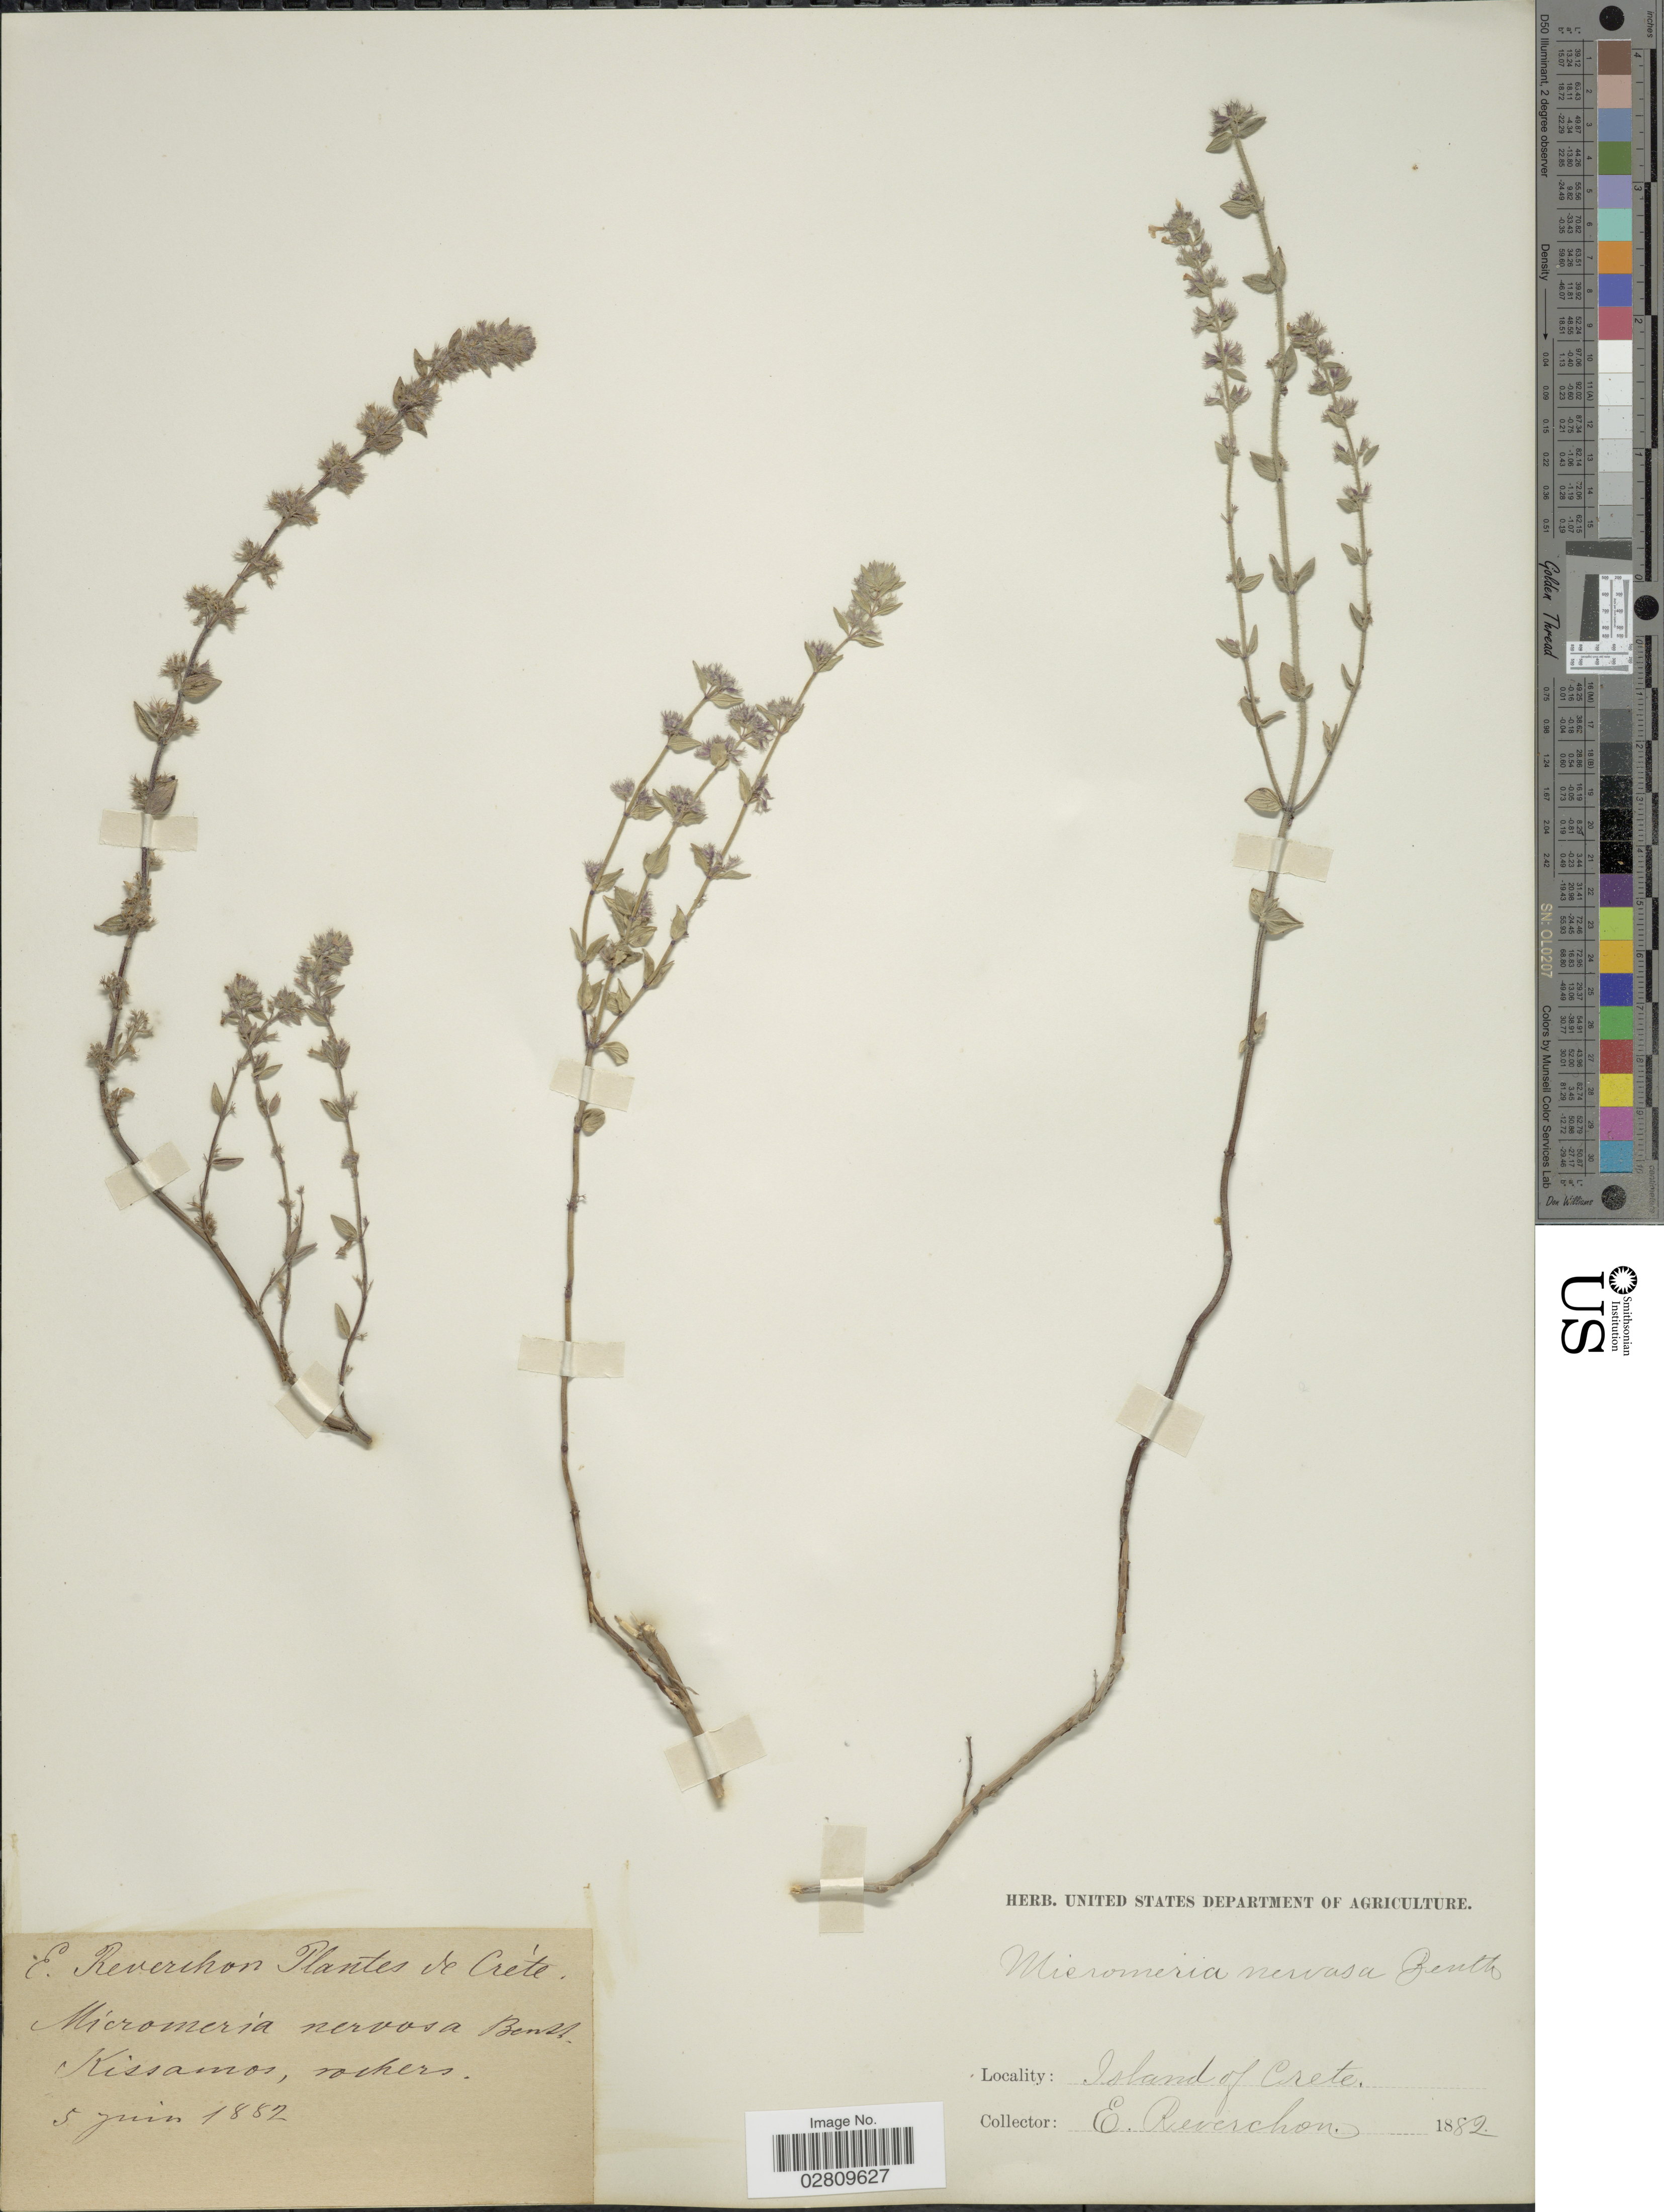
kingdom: Plantae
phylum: Tracheophyta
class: Magnoliopsida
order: Lamiales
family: Lamiaceae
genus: Micromeria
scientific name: Micromeria nervosa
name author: (Desf.) Benth.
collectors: E. Reverchon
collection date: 1882-06-05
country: Greece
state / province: Crete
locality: Island of Crete. Kissamos, rochers.